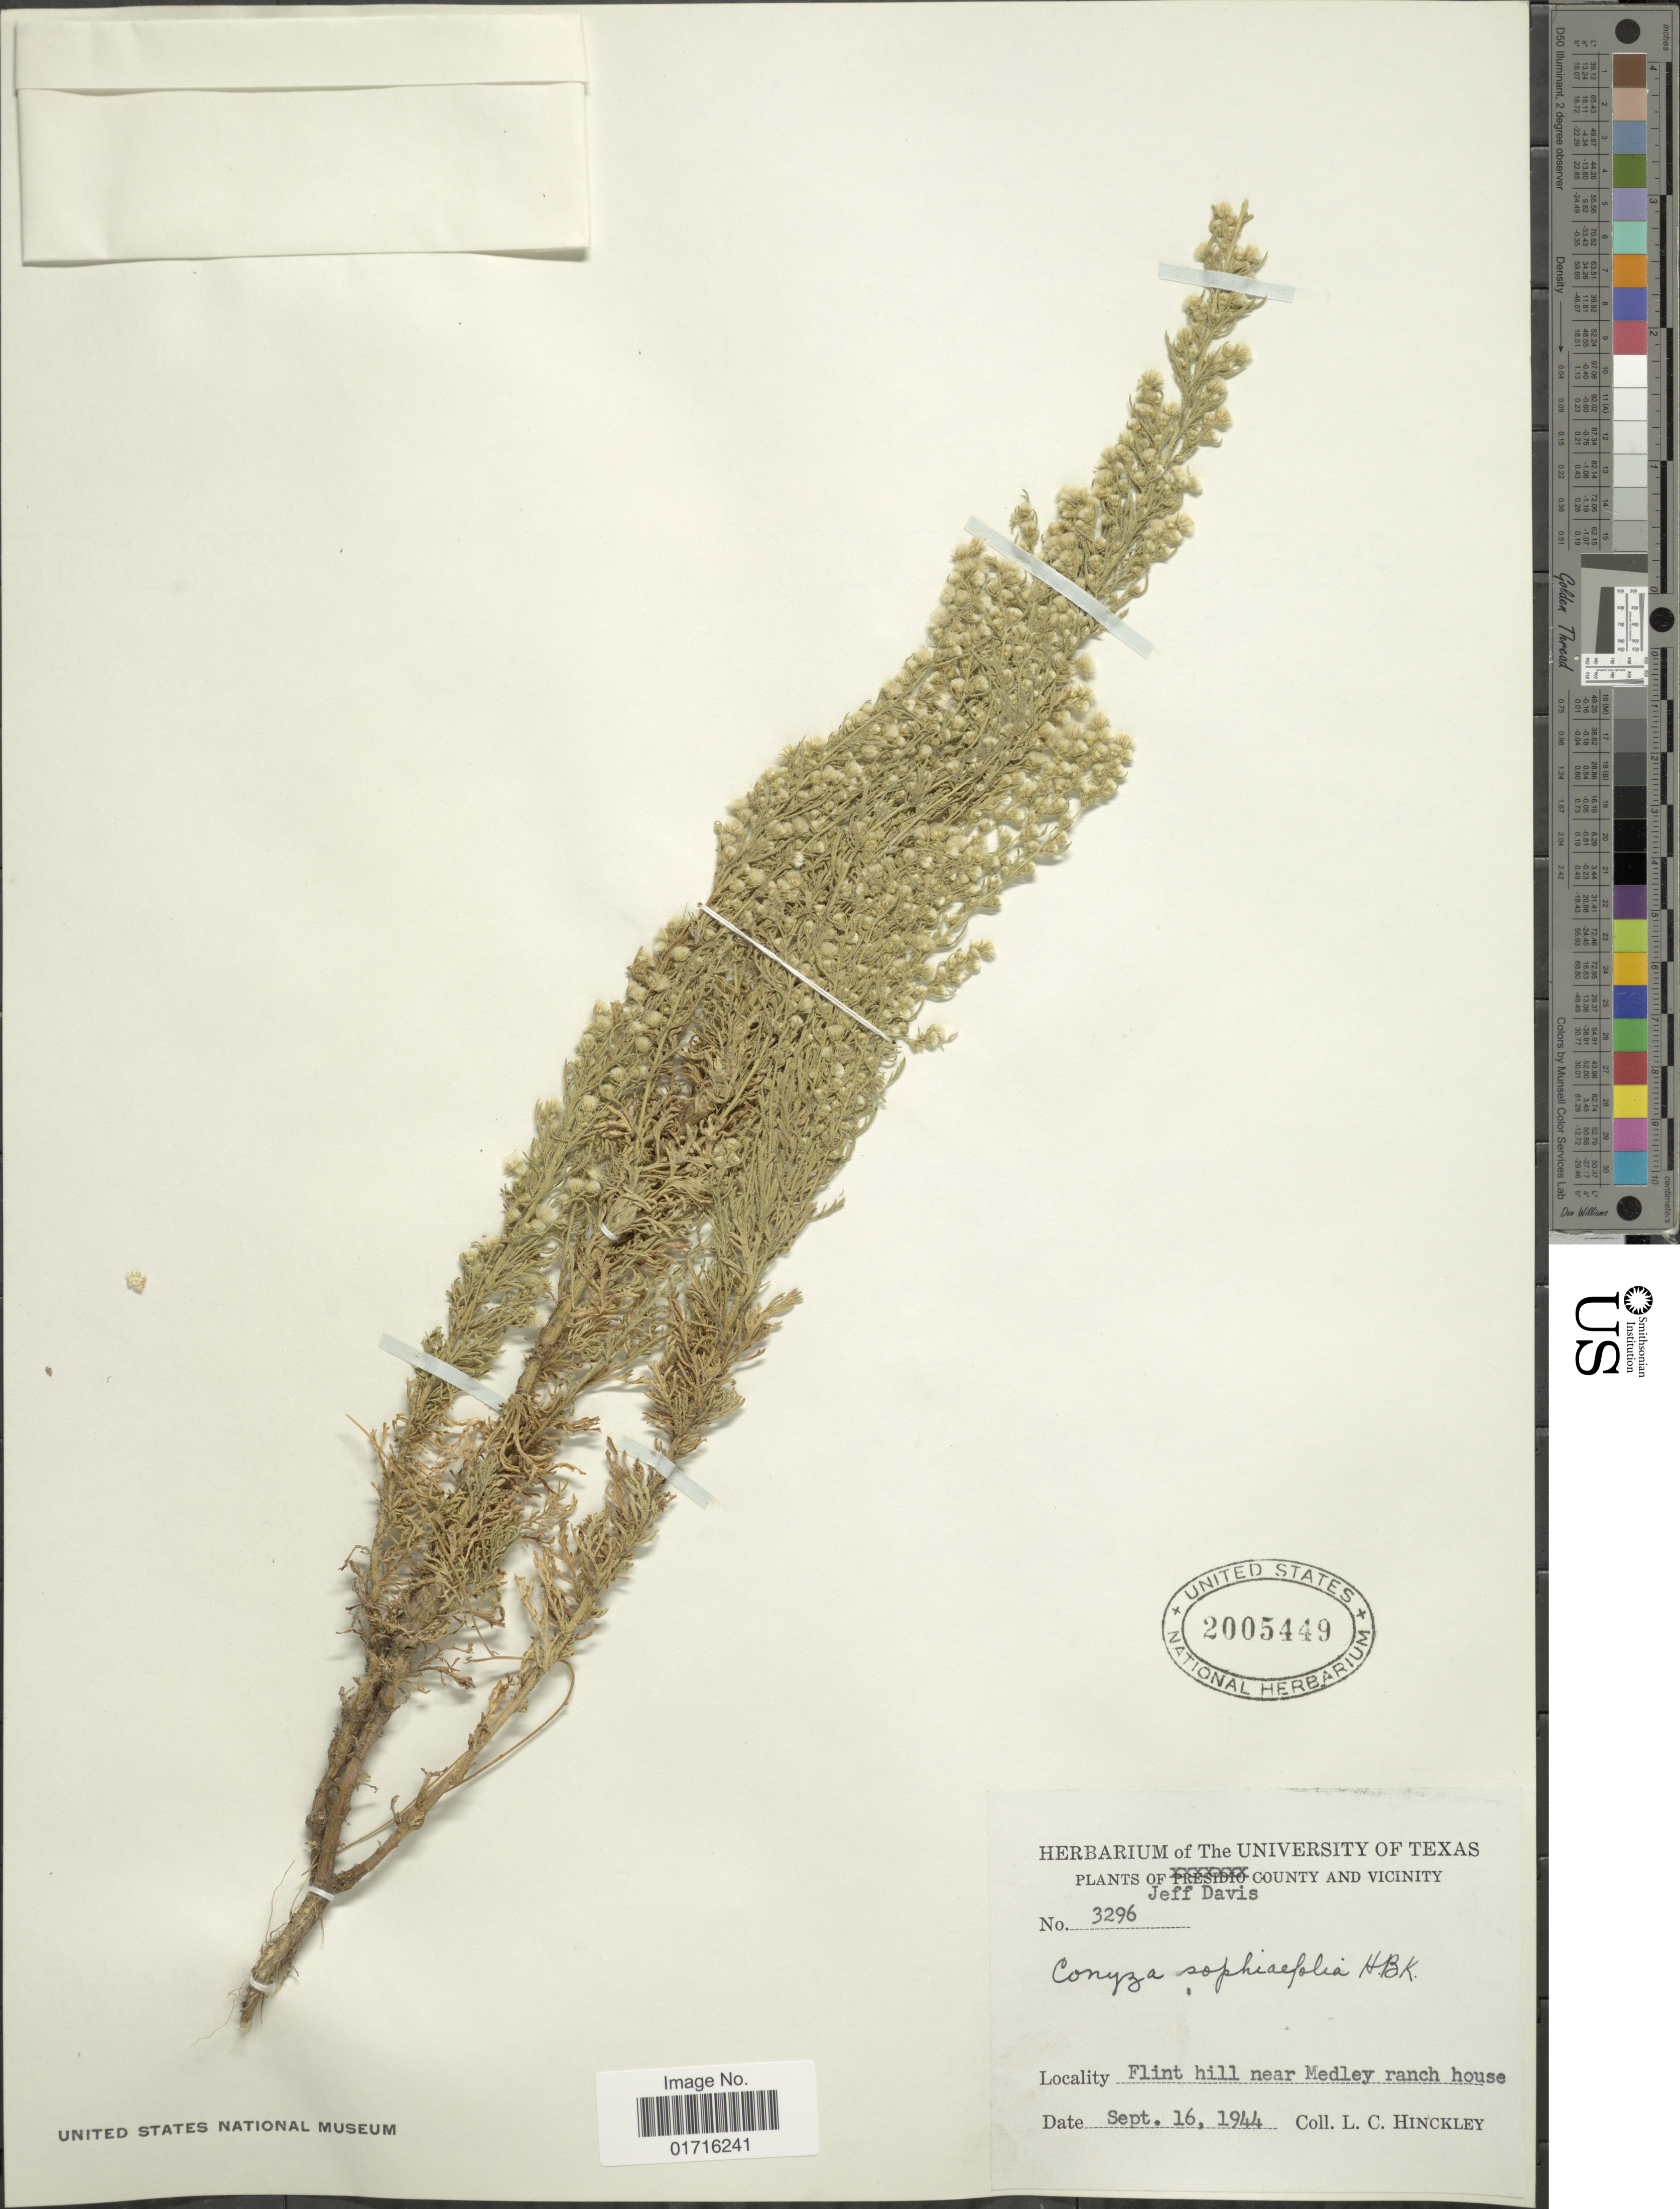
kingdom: Plantae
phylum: Tracheophyta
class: Magnoliopsida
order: Asterales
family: Asteraceae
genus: Conyza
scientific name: Conyza sophiaefolia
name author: Kunth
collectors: L. Hinckley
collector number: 3296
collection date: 1944-09-16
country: United States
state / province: Texas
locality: Jeff Davis County and Vicinity, Flint hill near Medley ranch house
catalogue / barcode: US 2005449